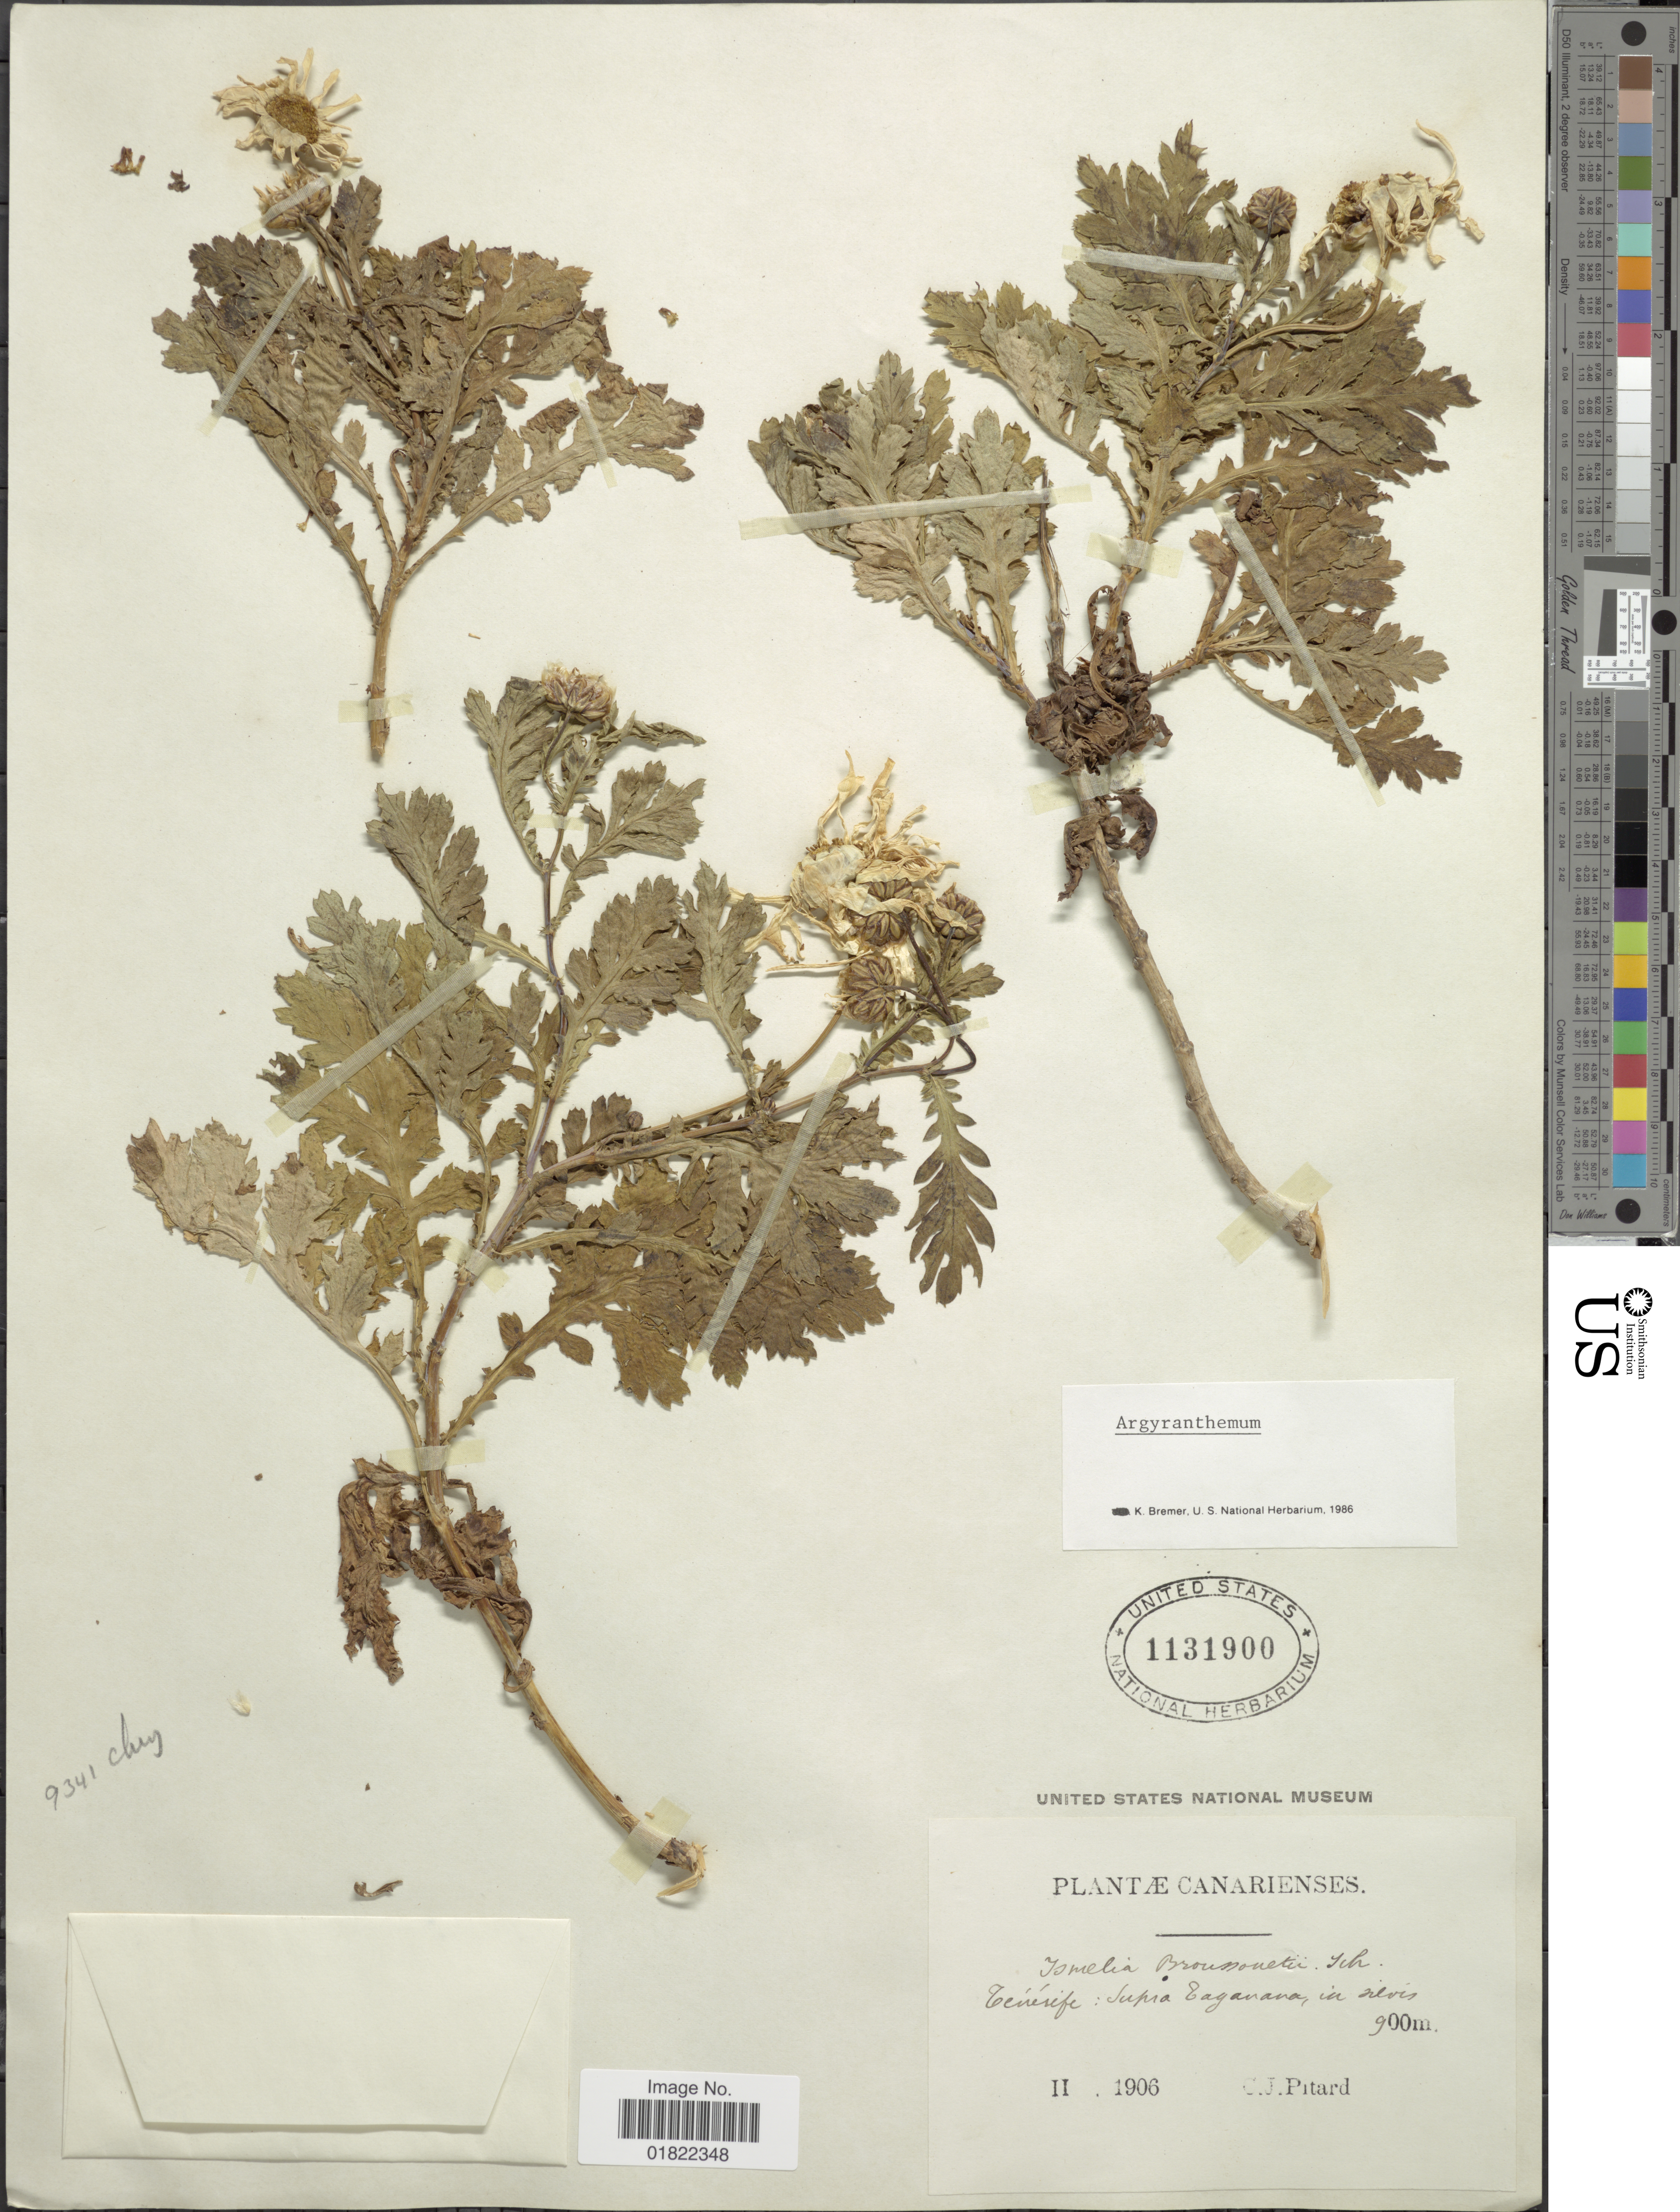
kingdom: Plantae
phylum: Tracheophyta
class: Magnoliopsida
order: Asterales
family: Asteraceae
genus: Argyranthemum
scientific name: Argyranthemum sp.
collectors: C. Pitard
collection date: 1906-02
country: Spain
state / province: Canarias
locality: Canarienses, Tenerife: Supra Taganana, in silvis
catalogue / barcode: US 1131900